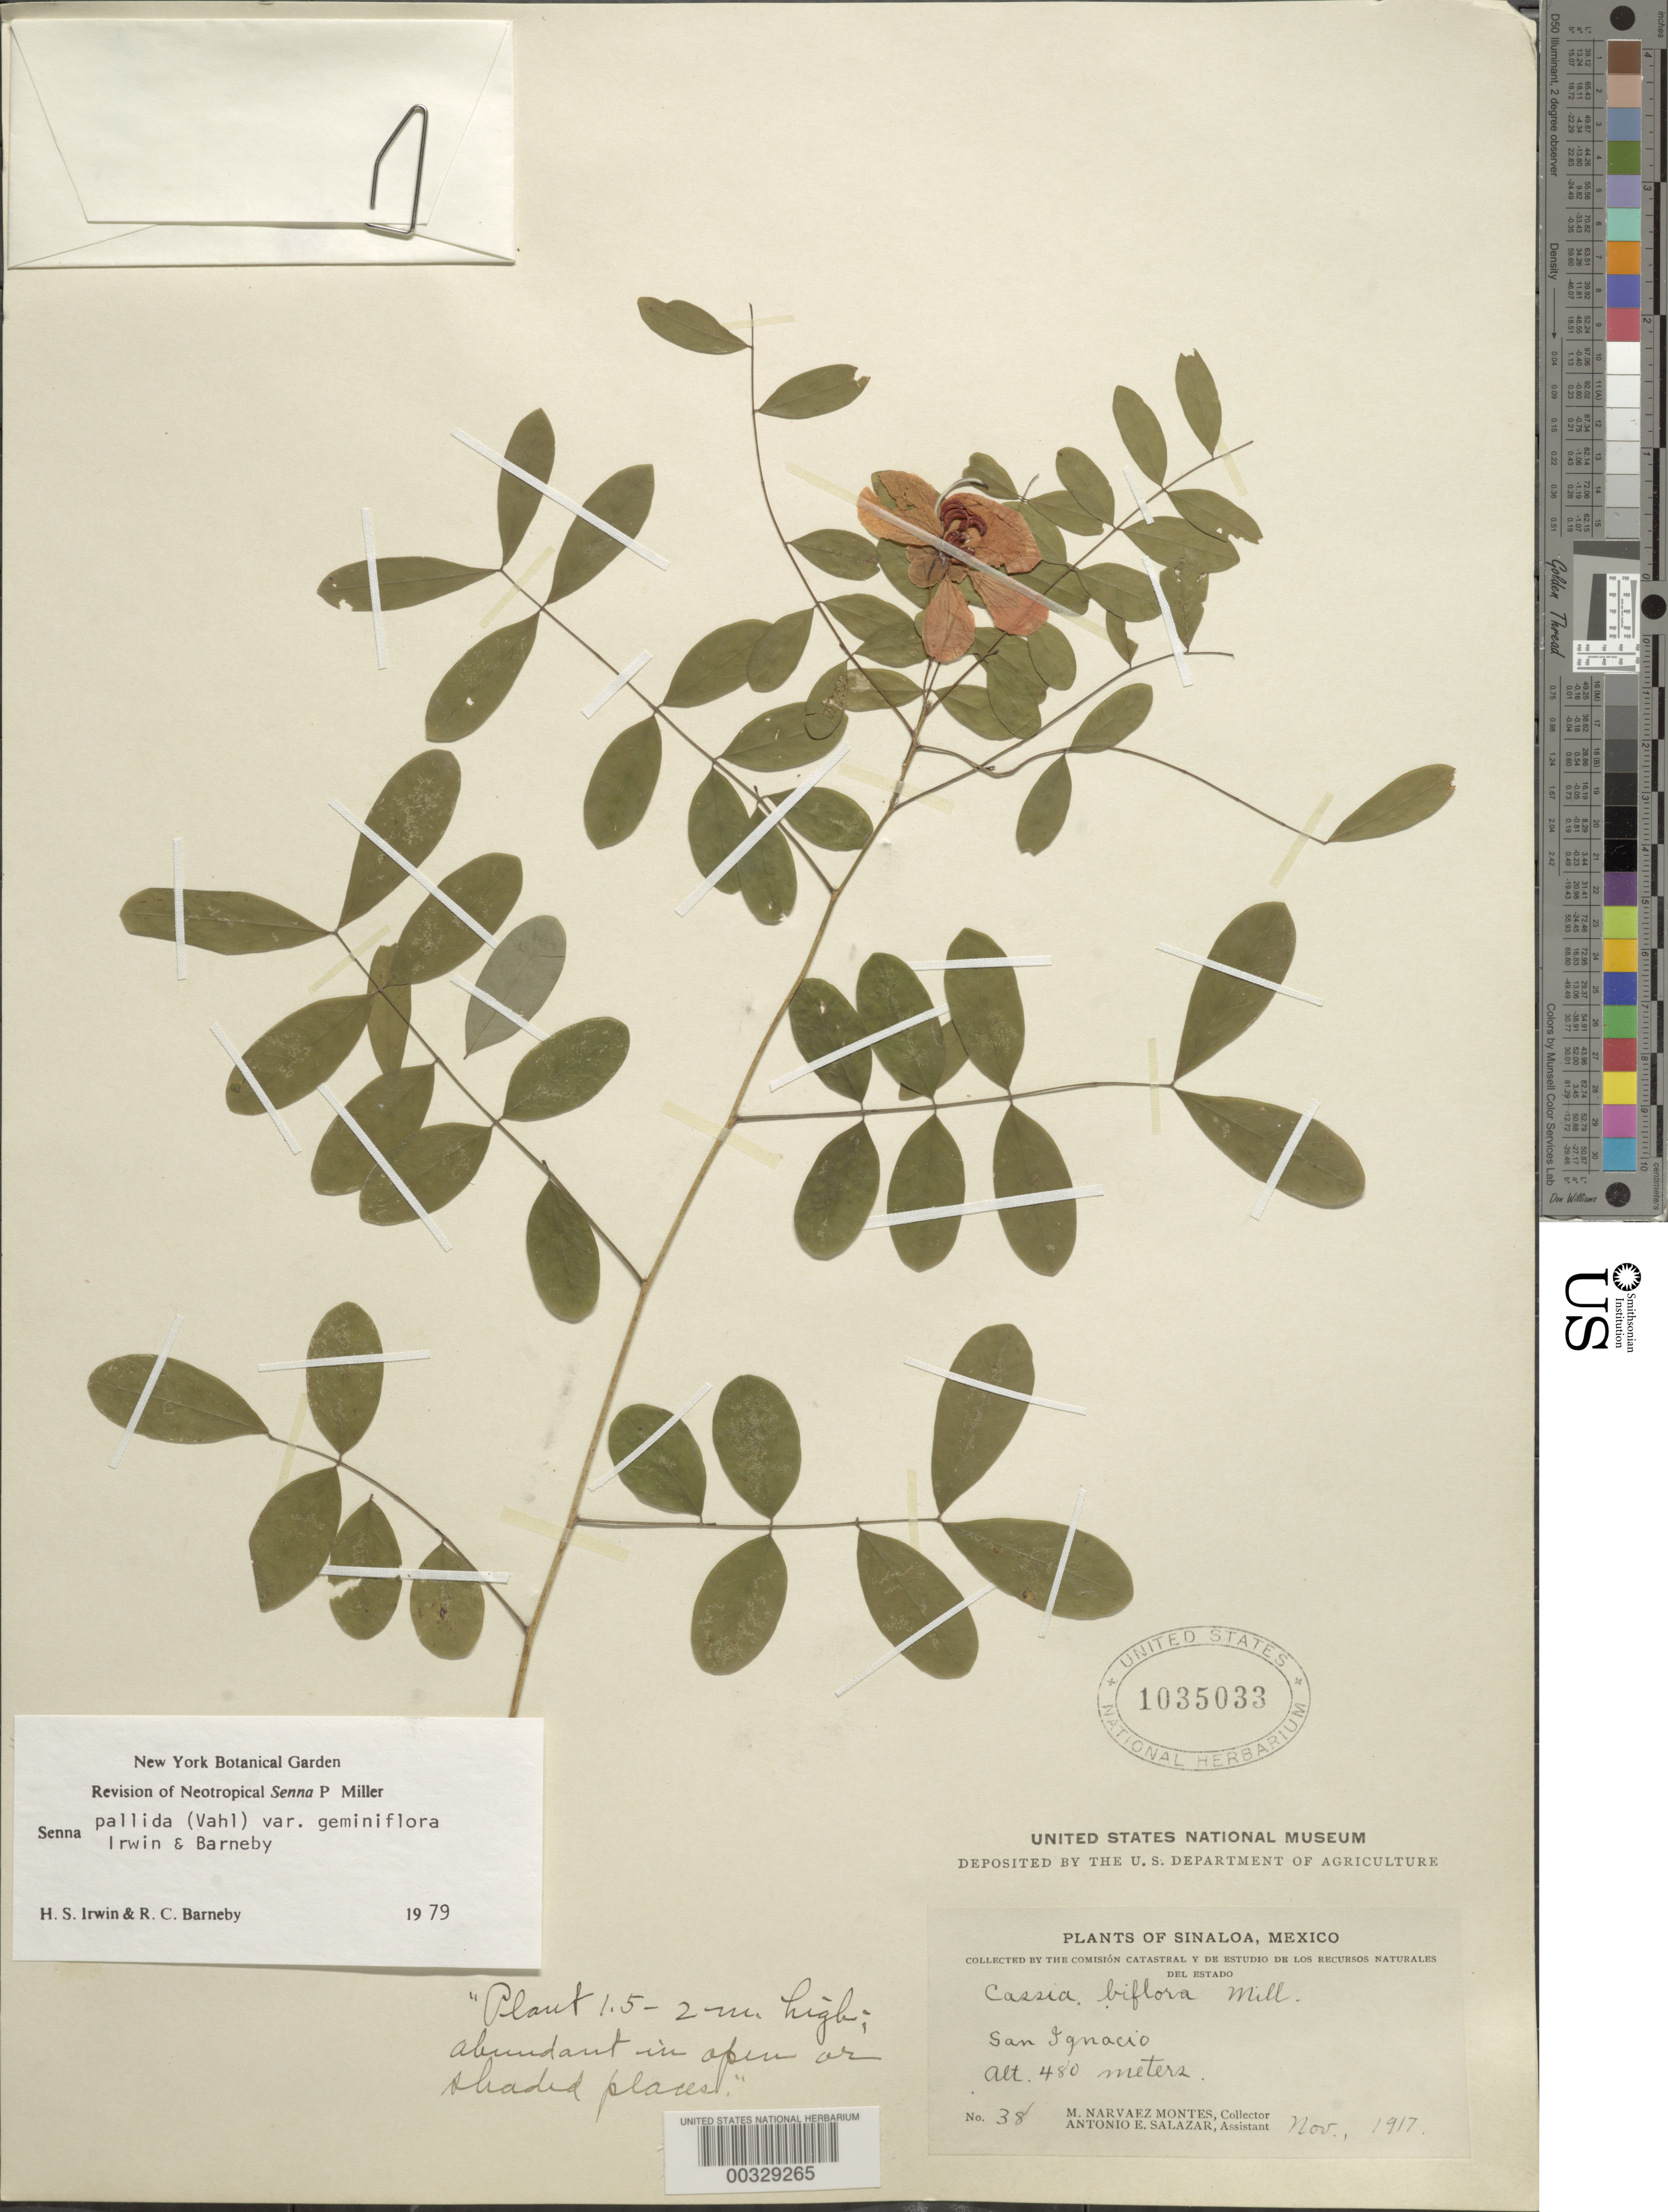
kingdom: Plantae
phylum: Tracheophyta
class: Magnoliopsida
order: Fabales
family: Fabaceae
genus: Senna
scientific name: Senna pallida var. geminiflora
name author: H.S. Irwin & Barneby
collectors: M. Montes & A. E. Salazar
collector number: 38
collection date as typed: Nov 1917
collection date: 1917-11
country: Mexico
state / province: Sinaloa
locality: San ignacio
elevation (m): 480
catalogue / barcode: US 1035033